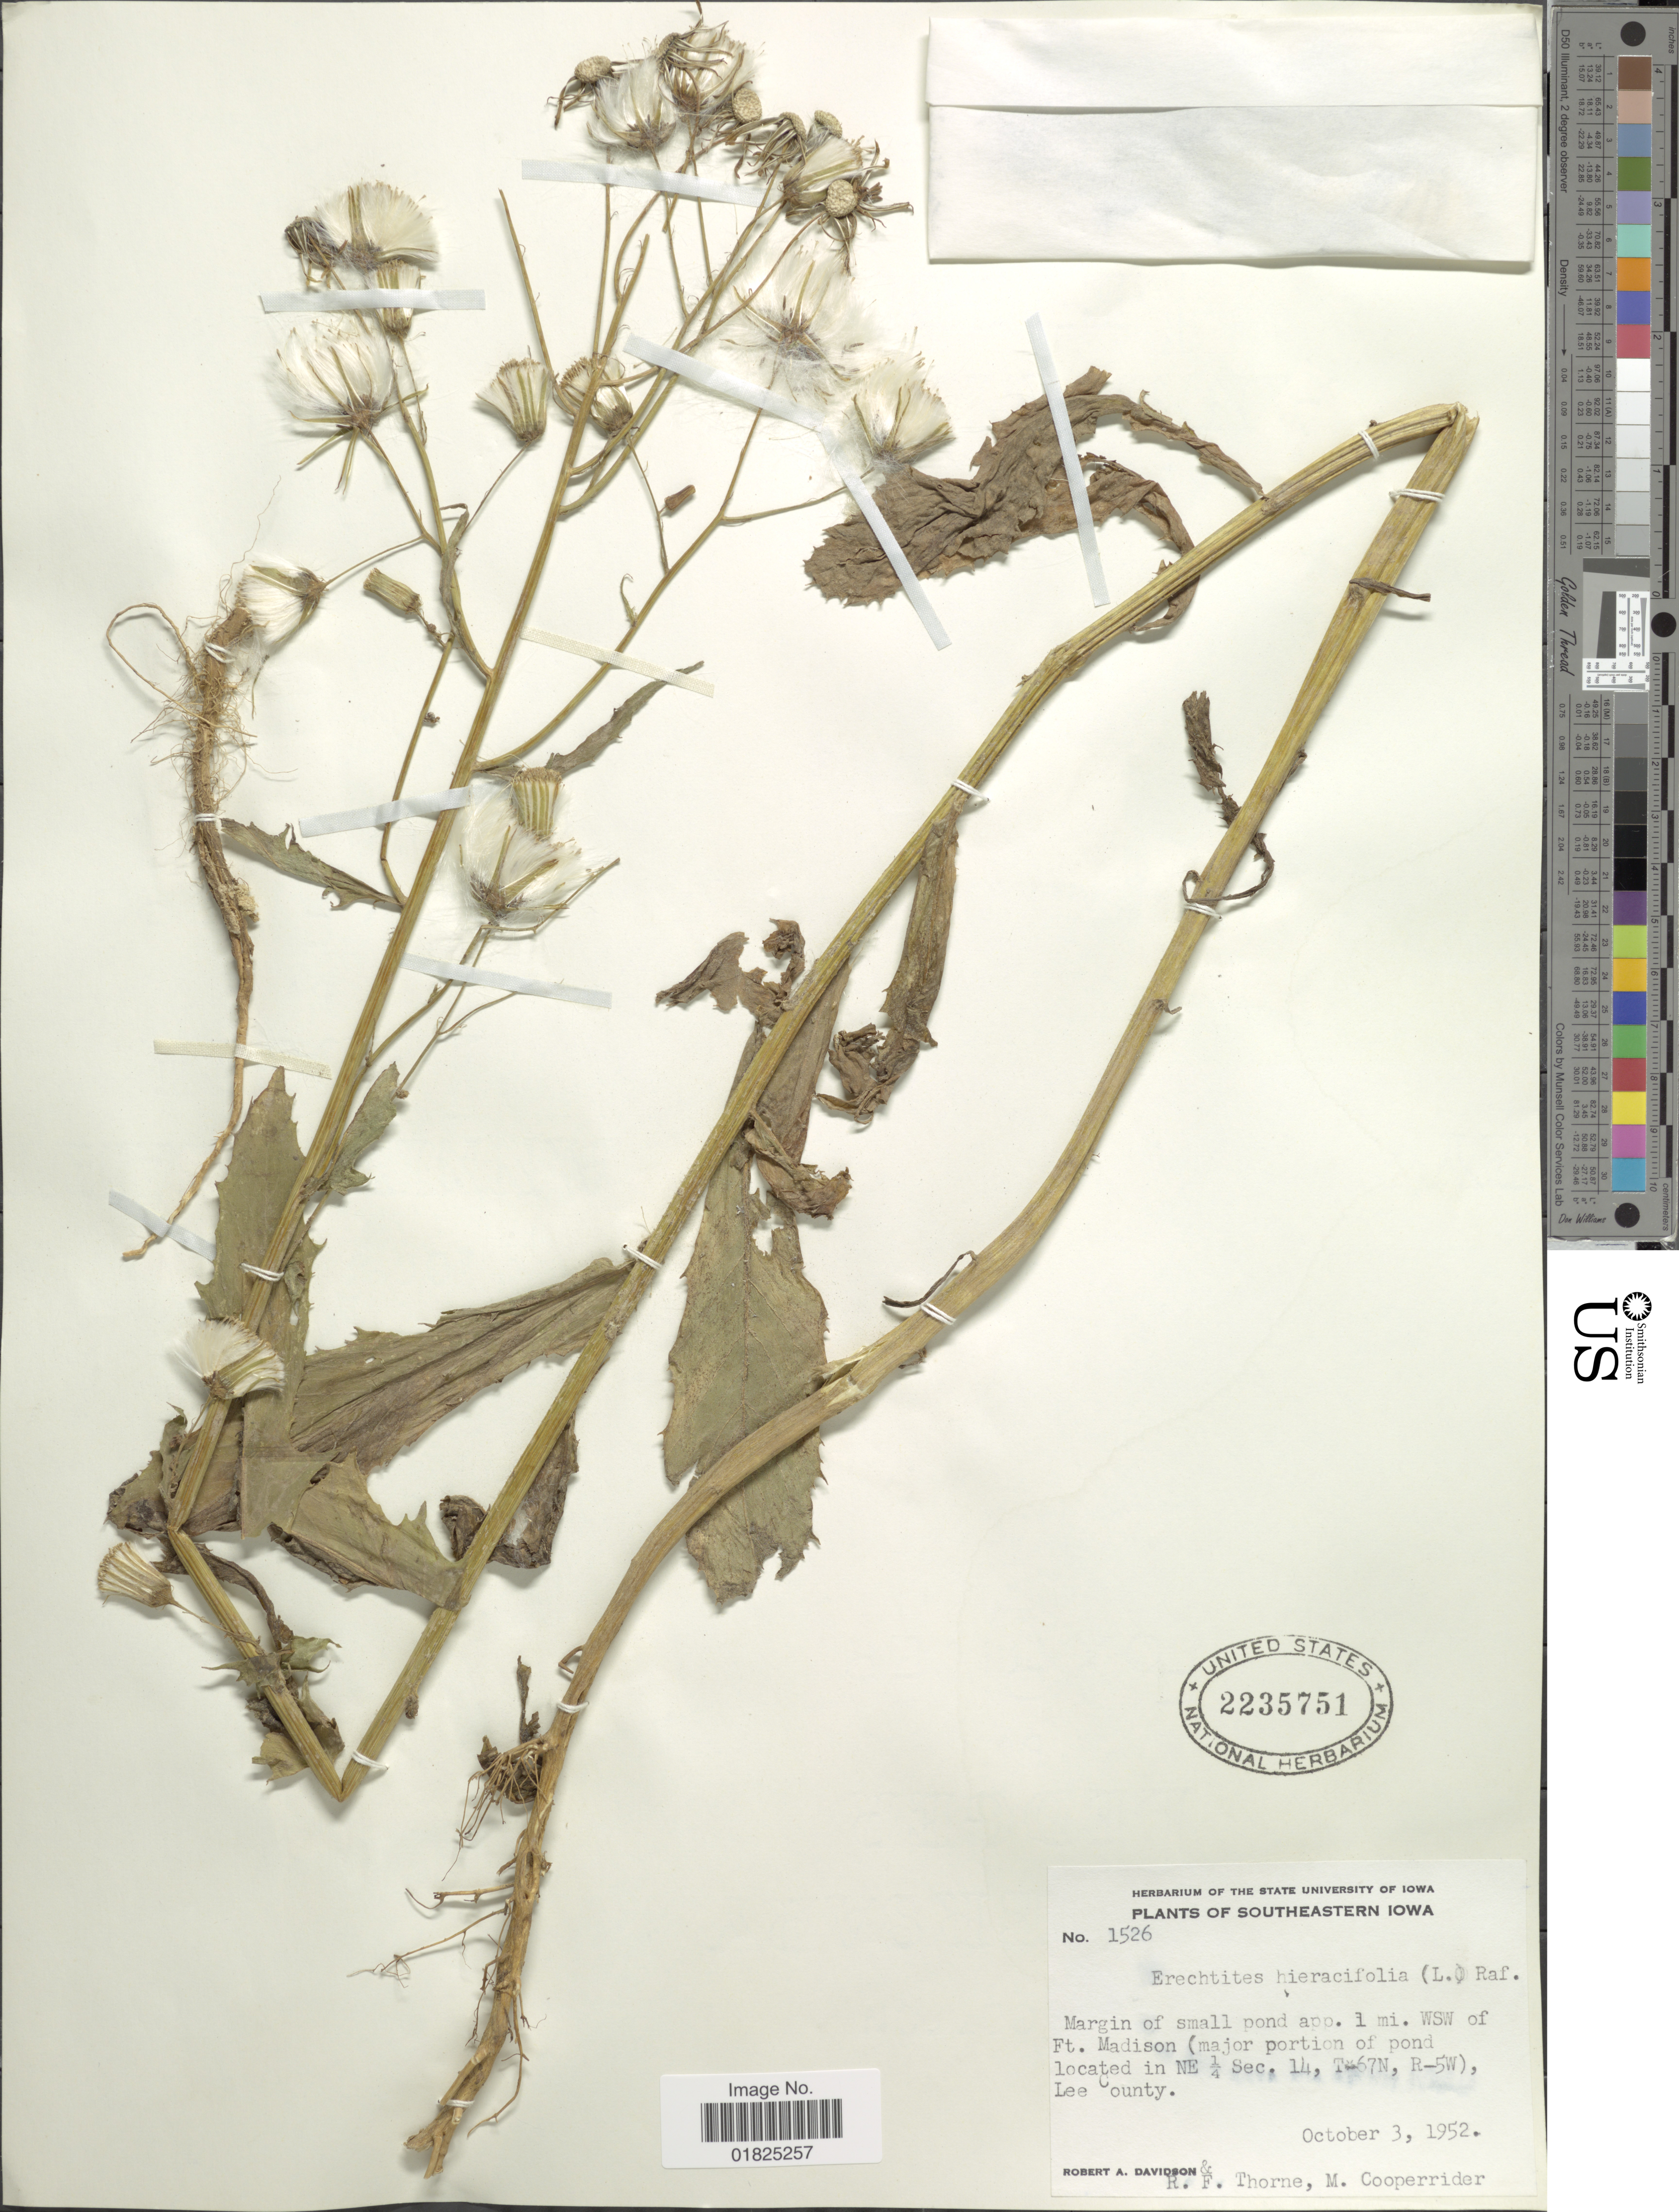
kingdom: Plantae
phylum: Tracheophyta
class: Magnoliopsida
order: Asterales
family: Asteraceae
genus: Erechtites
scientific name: Erechtites hieraciifolius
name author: (L.) Raf. ex DC.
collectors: R. A. Davidson, R. F. Thorne & M. Cooperrider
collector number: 1526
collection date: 1952-10-03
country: United States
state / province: Iowa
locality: Southeastern Iowa. 1 mi. WSW of Ft. madison (major portion of pond located in NE 1/4 Sec. 14, T-67N, R-5W. Lee County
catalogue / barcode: US 2235751